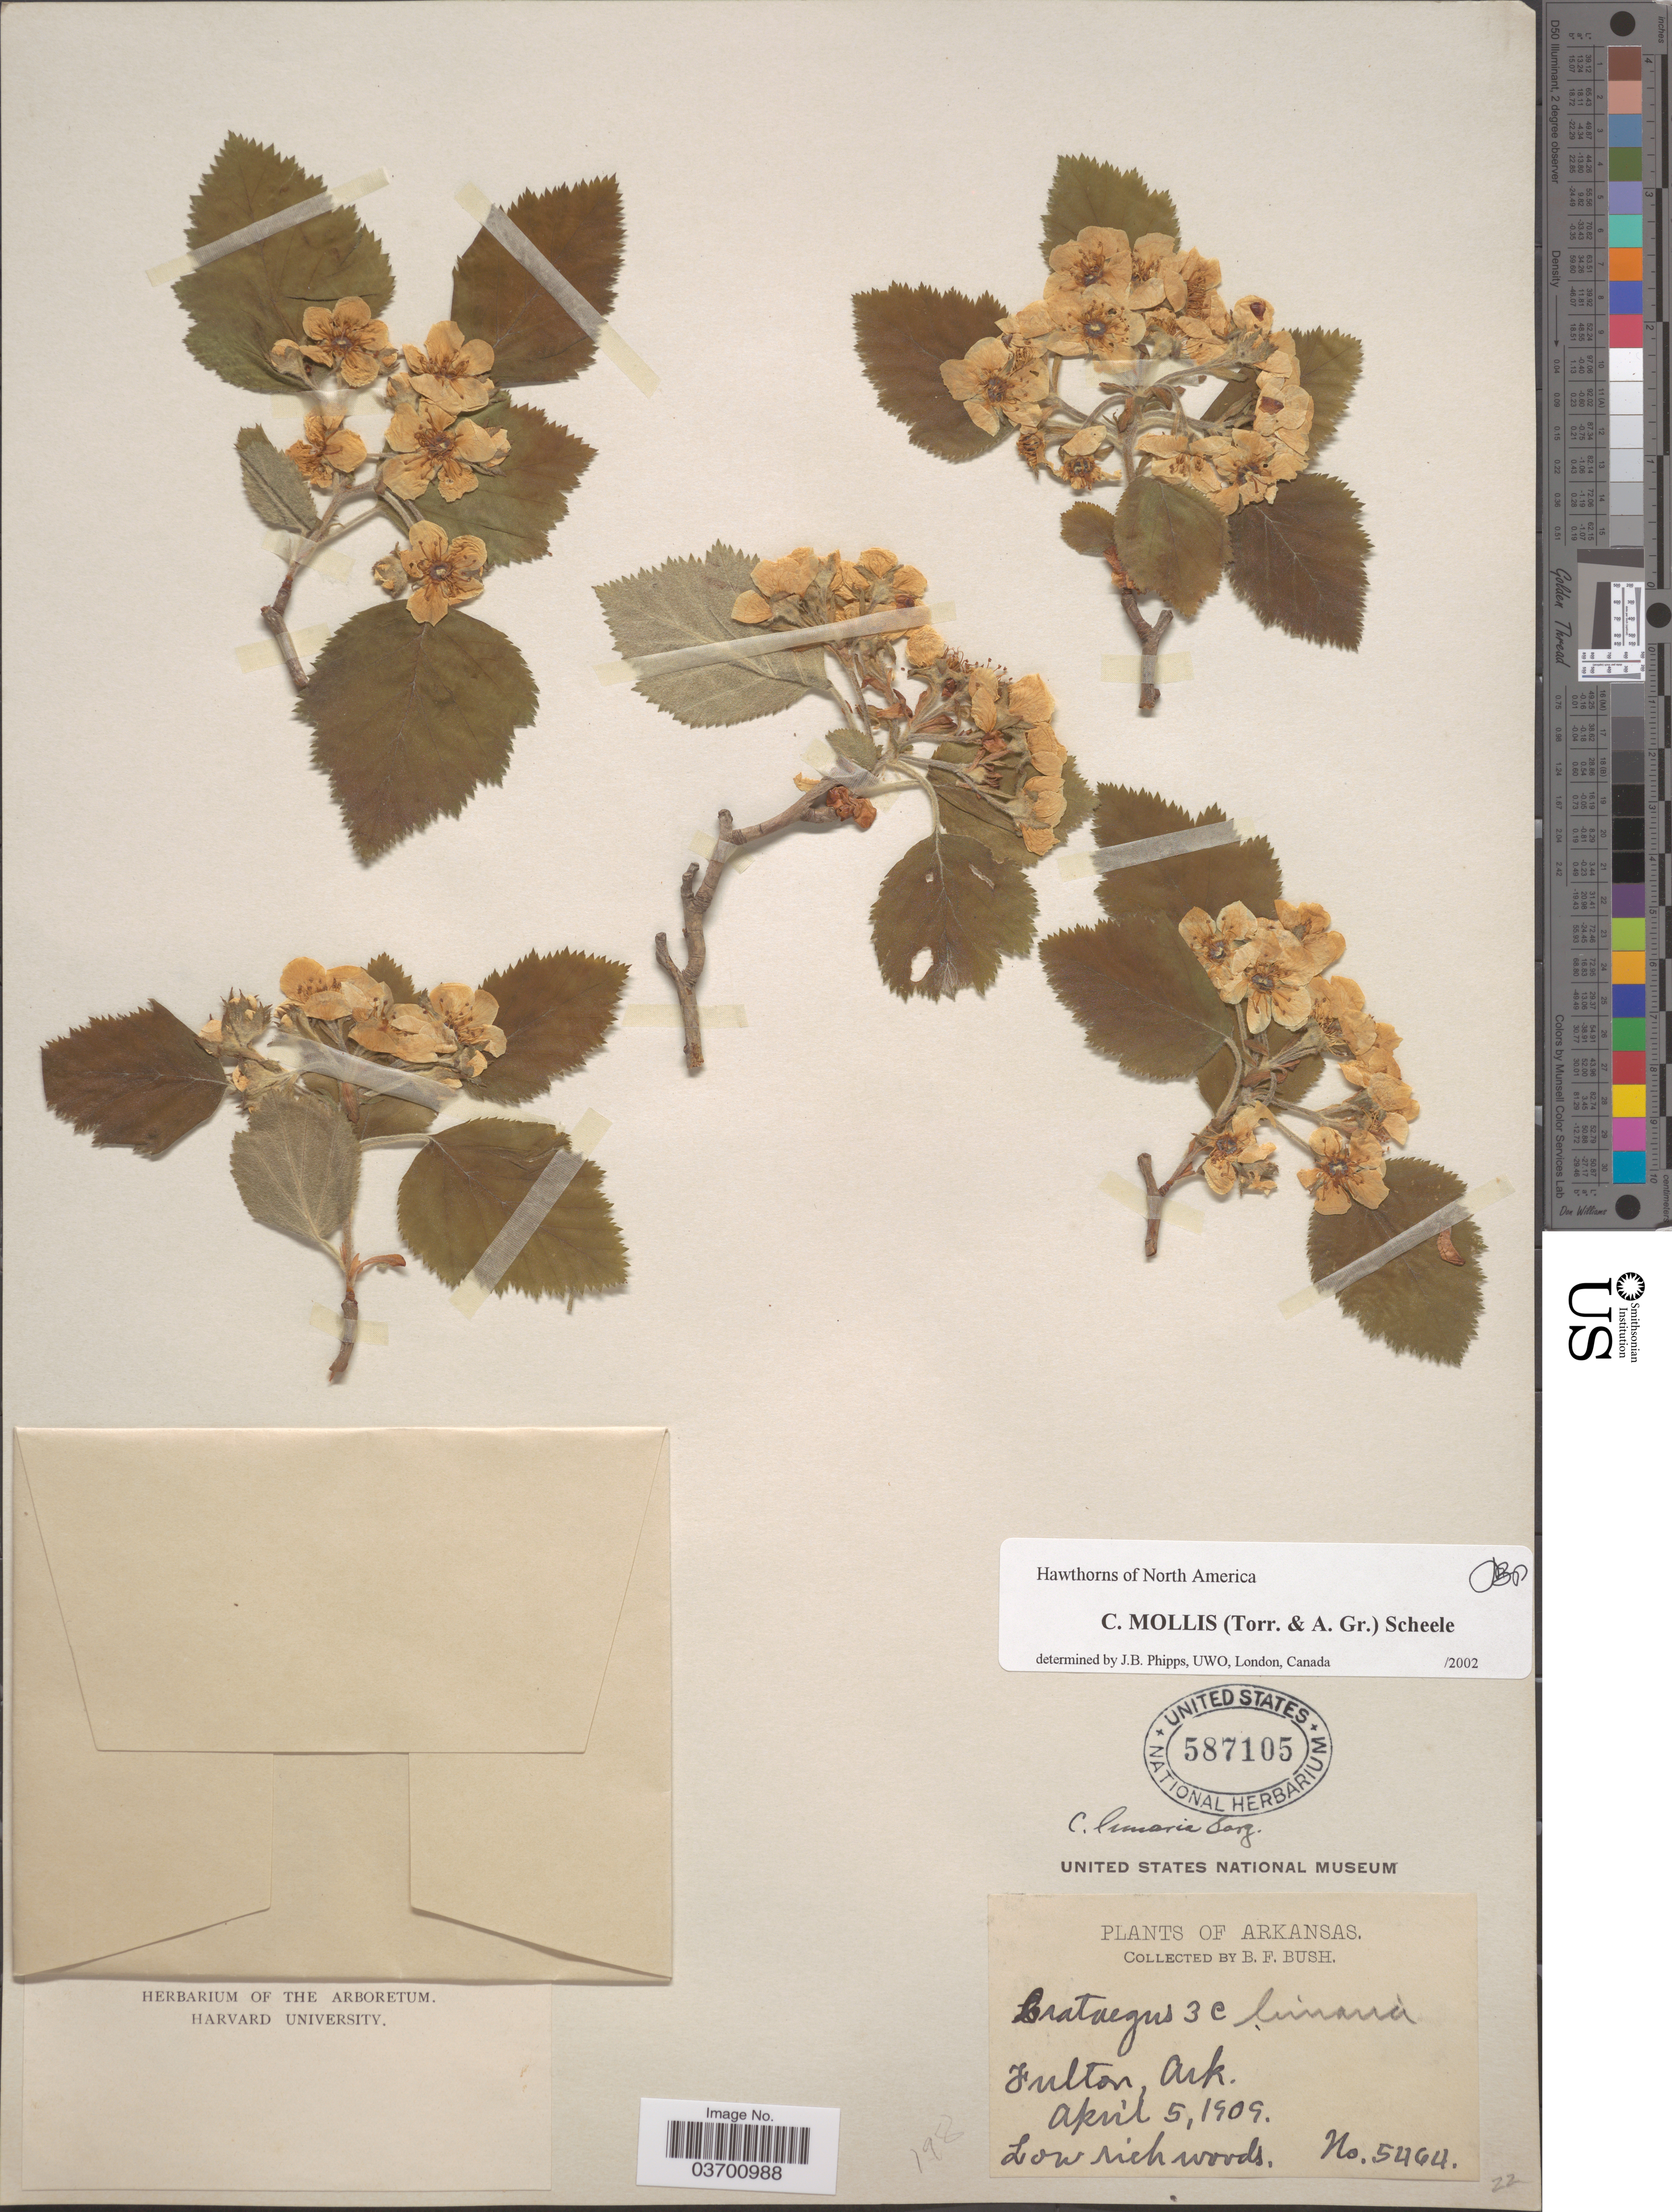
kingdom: Plantae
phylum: Tracheophyta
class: Magnoliopsida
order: Rosales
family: Rosaceae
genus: Crataegus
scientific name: Crataegus mollis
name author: (Torr. & A. Gray) Scheele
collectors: B. F. Bush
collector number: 5464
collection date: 1909-04-05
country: United States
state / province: Arkansas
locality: Fulton.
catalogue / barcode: US 587105